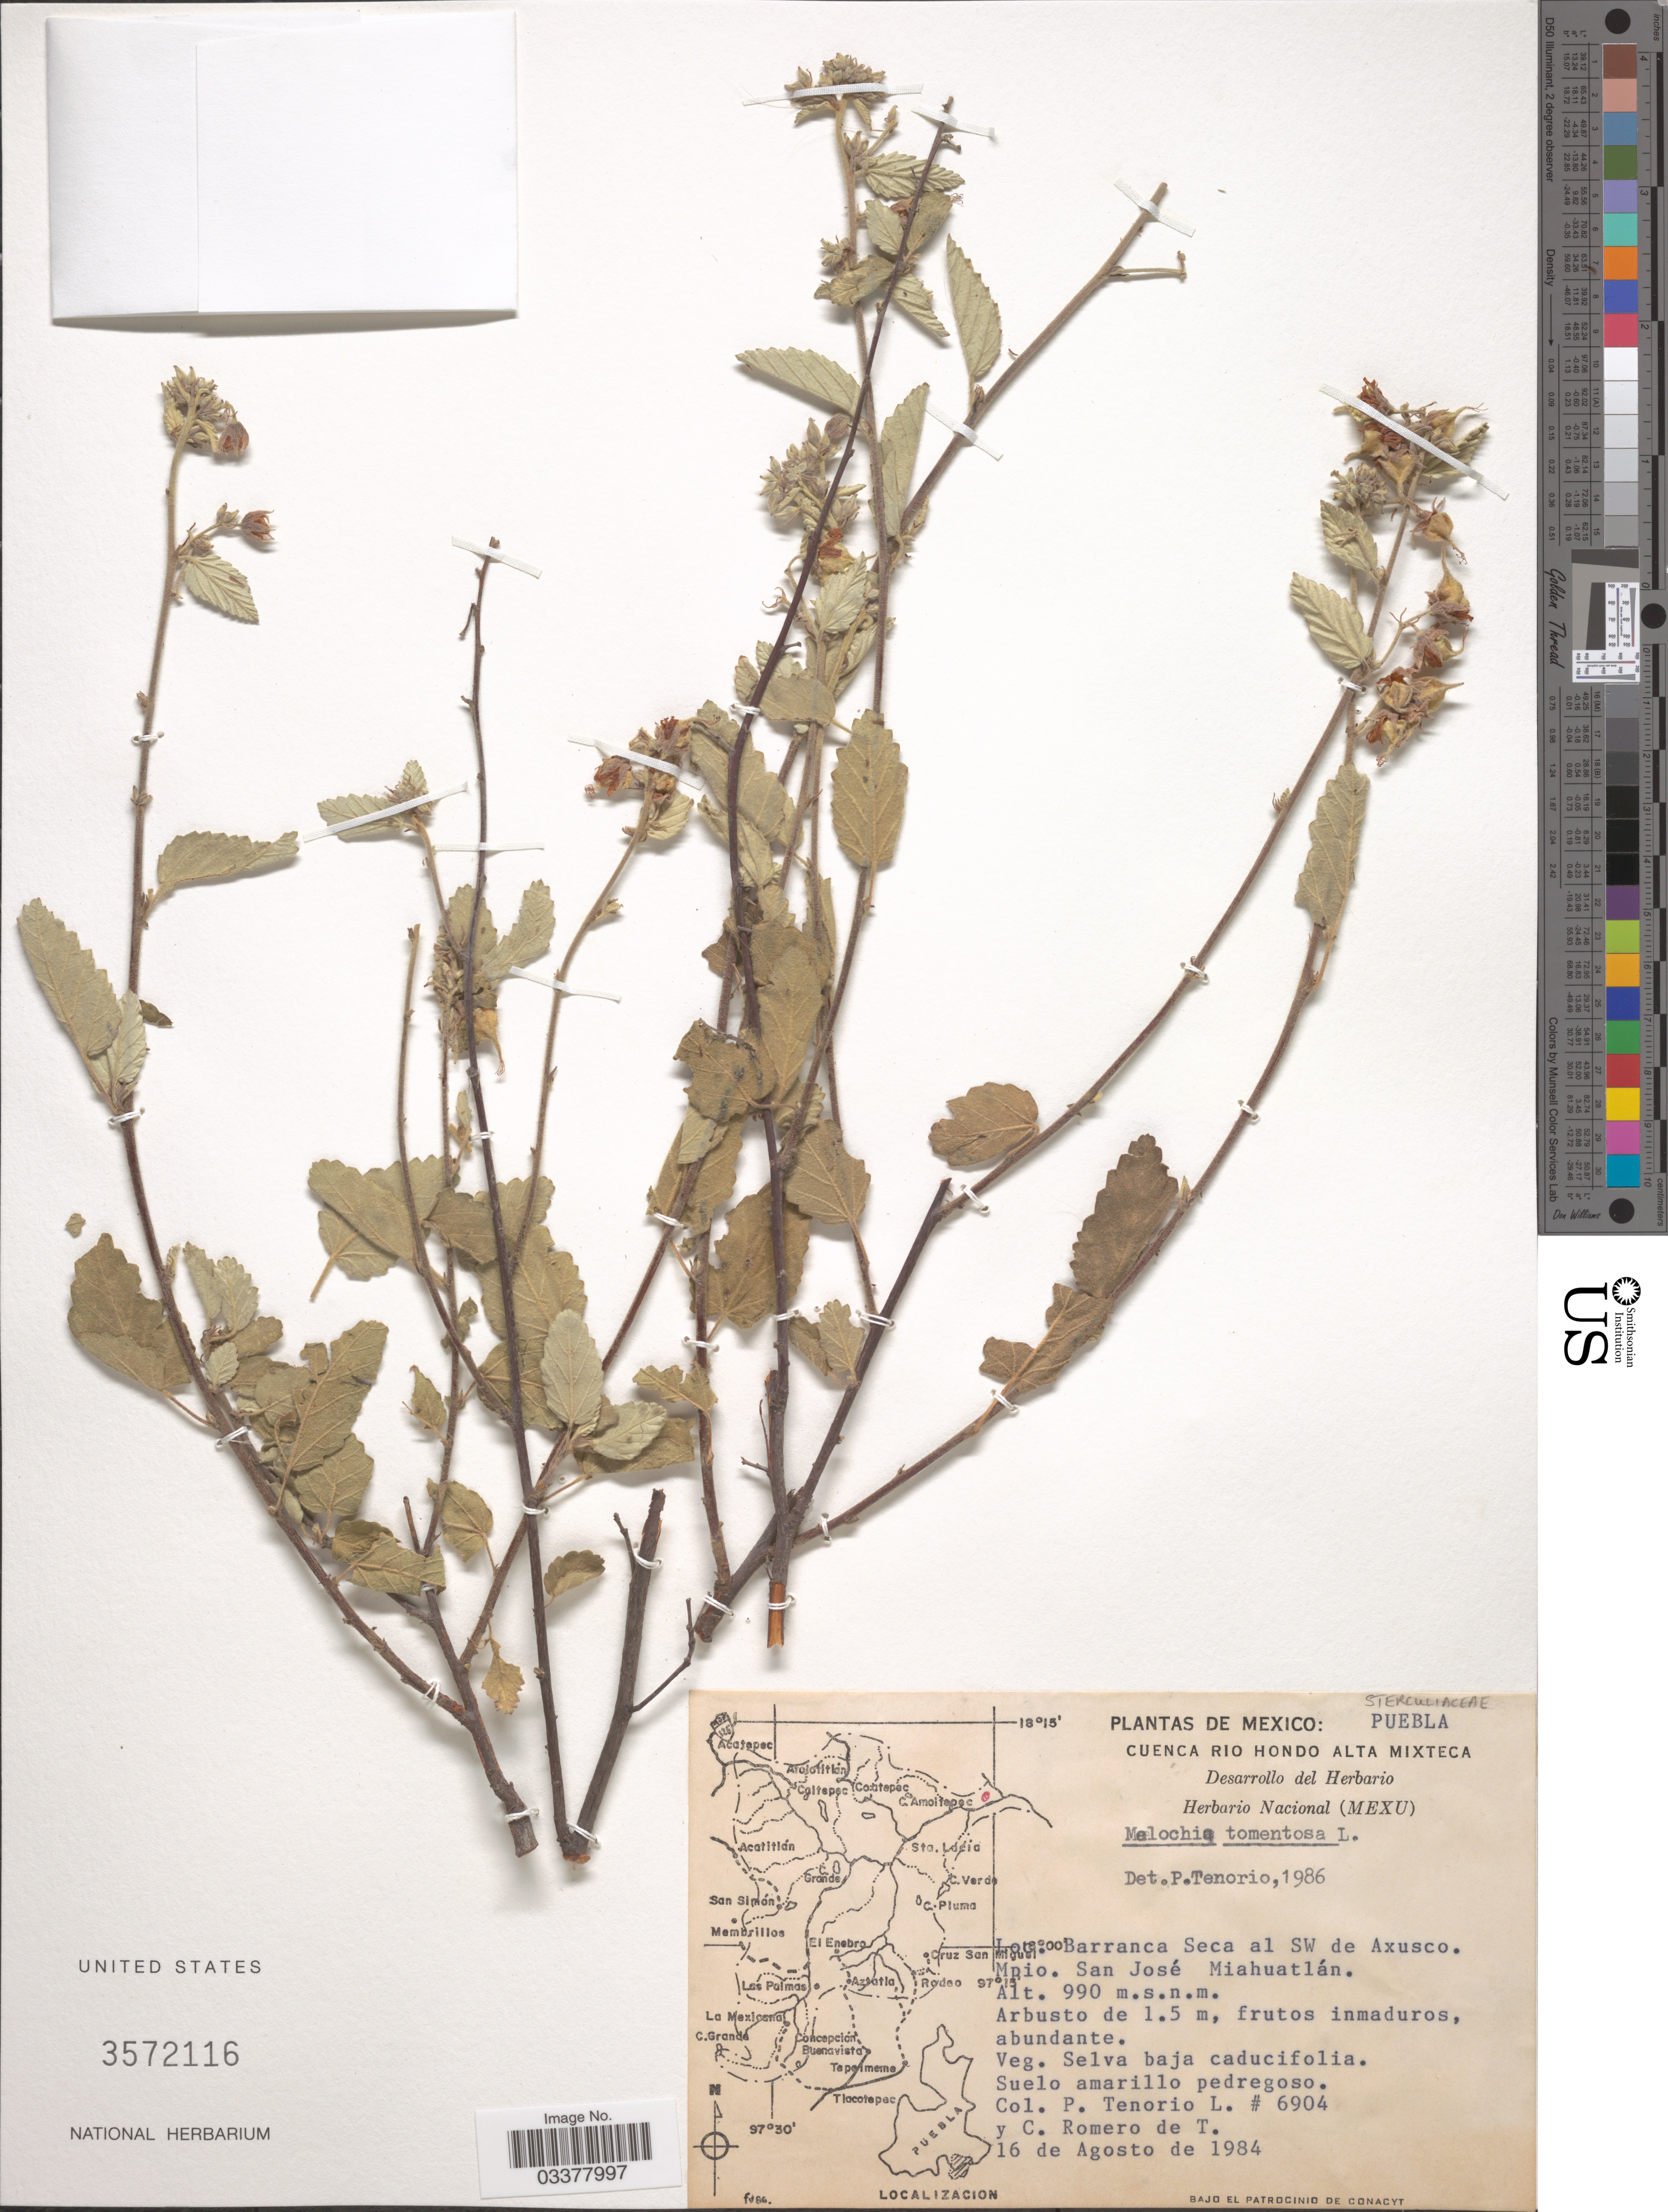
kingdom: Plantae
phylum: Tracheophyta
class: Magnoliopsida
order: Malvales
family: Malvaceae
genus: Melochia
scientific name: Melochia tomentosa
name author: L.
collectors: P. Tenorio L. & C. Romero de T.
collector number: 6904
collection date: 1984-08-16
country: Mexico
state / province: Puebla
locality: Cuenca Rio Hondo Alta Mixteca. Barranca Seca al SW de Axusco. Mpio. San José Miahuatlán.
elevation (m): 990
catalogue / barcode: US 3572116